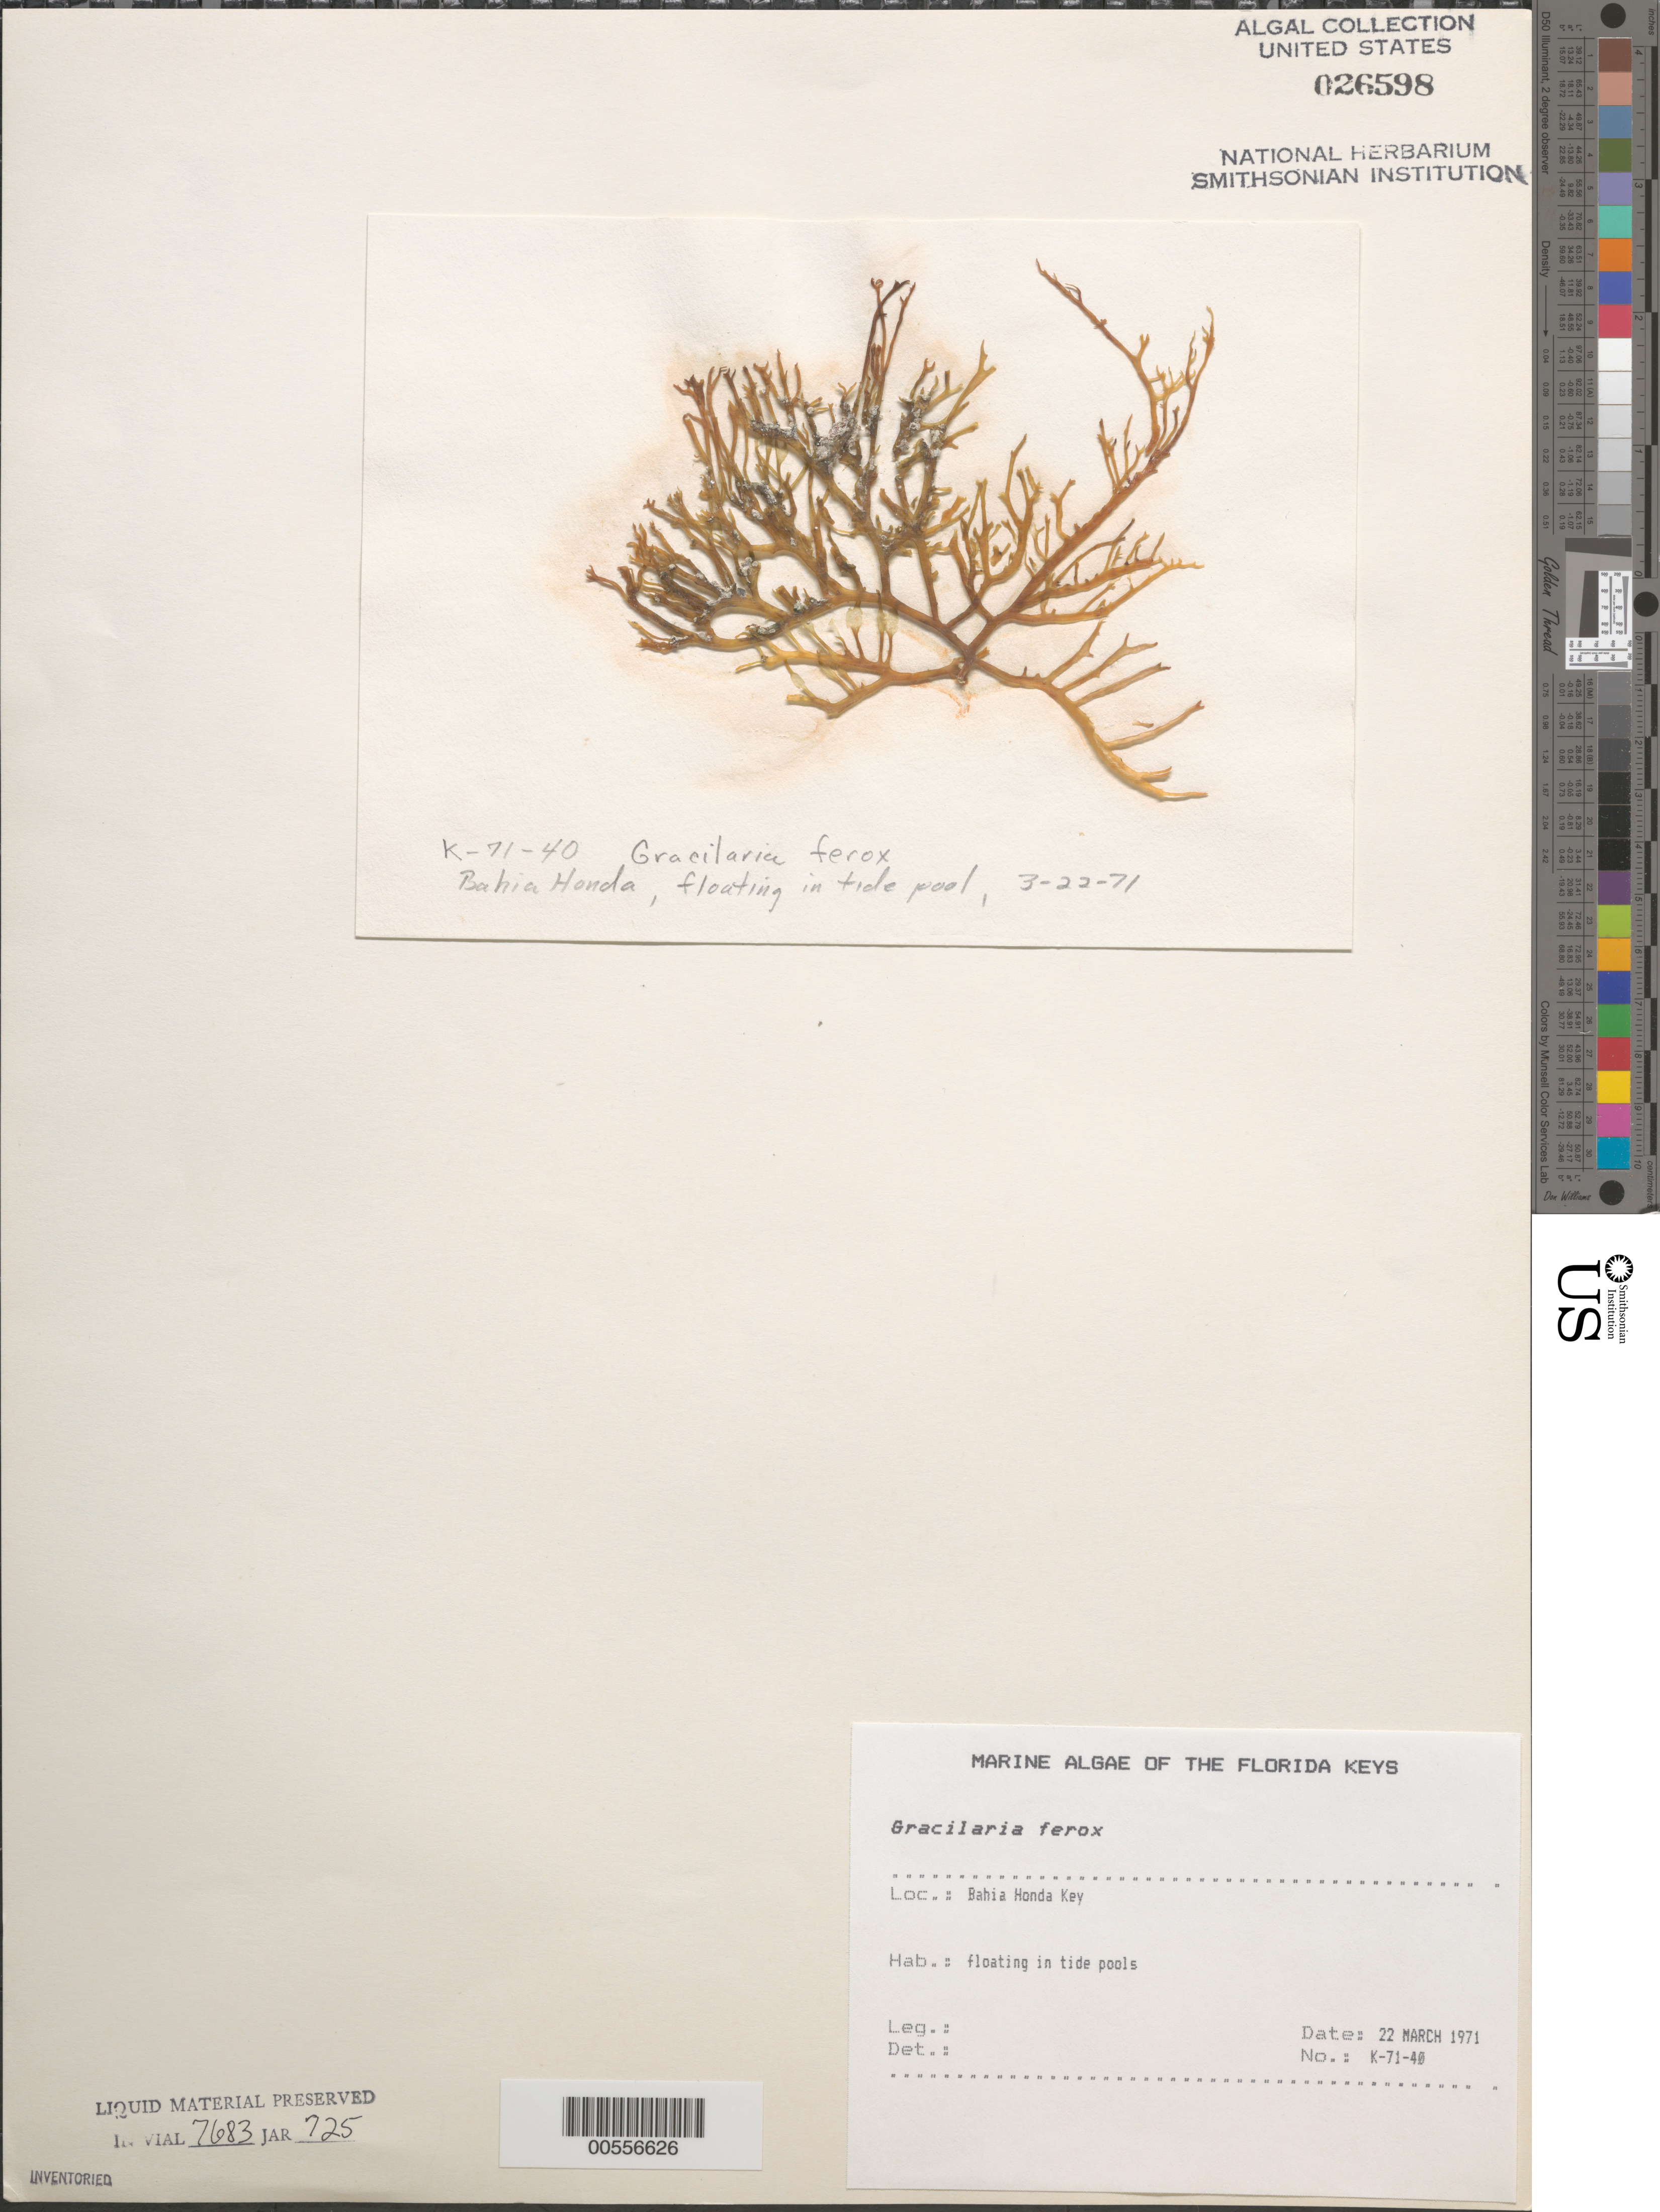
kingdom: Plantae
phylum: Rhodophyta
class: Florideophyceae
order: Gracilariales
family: Gracilariaceae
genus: Gracilaria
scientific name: Gracilaria ferox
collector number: K-71-40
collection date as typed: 22 Mar 1971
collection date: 1971-03-22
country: United States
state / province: Florida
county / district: Monroe County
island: Bahia Honda Key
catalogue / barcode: US 26598